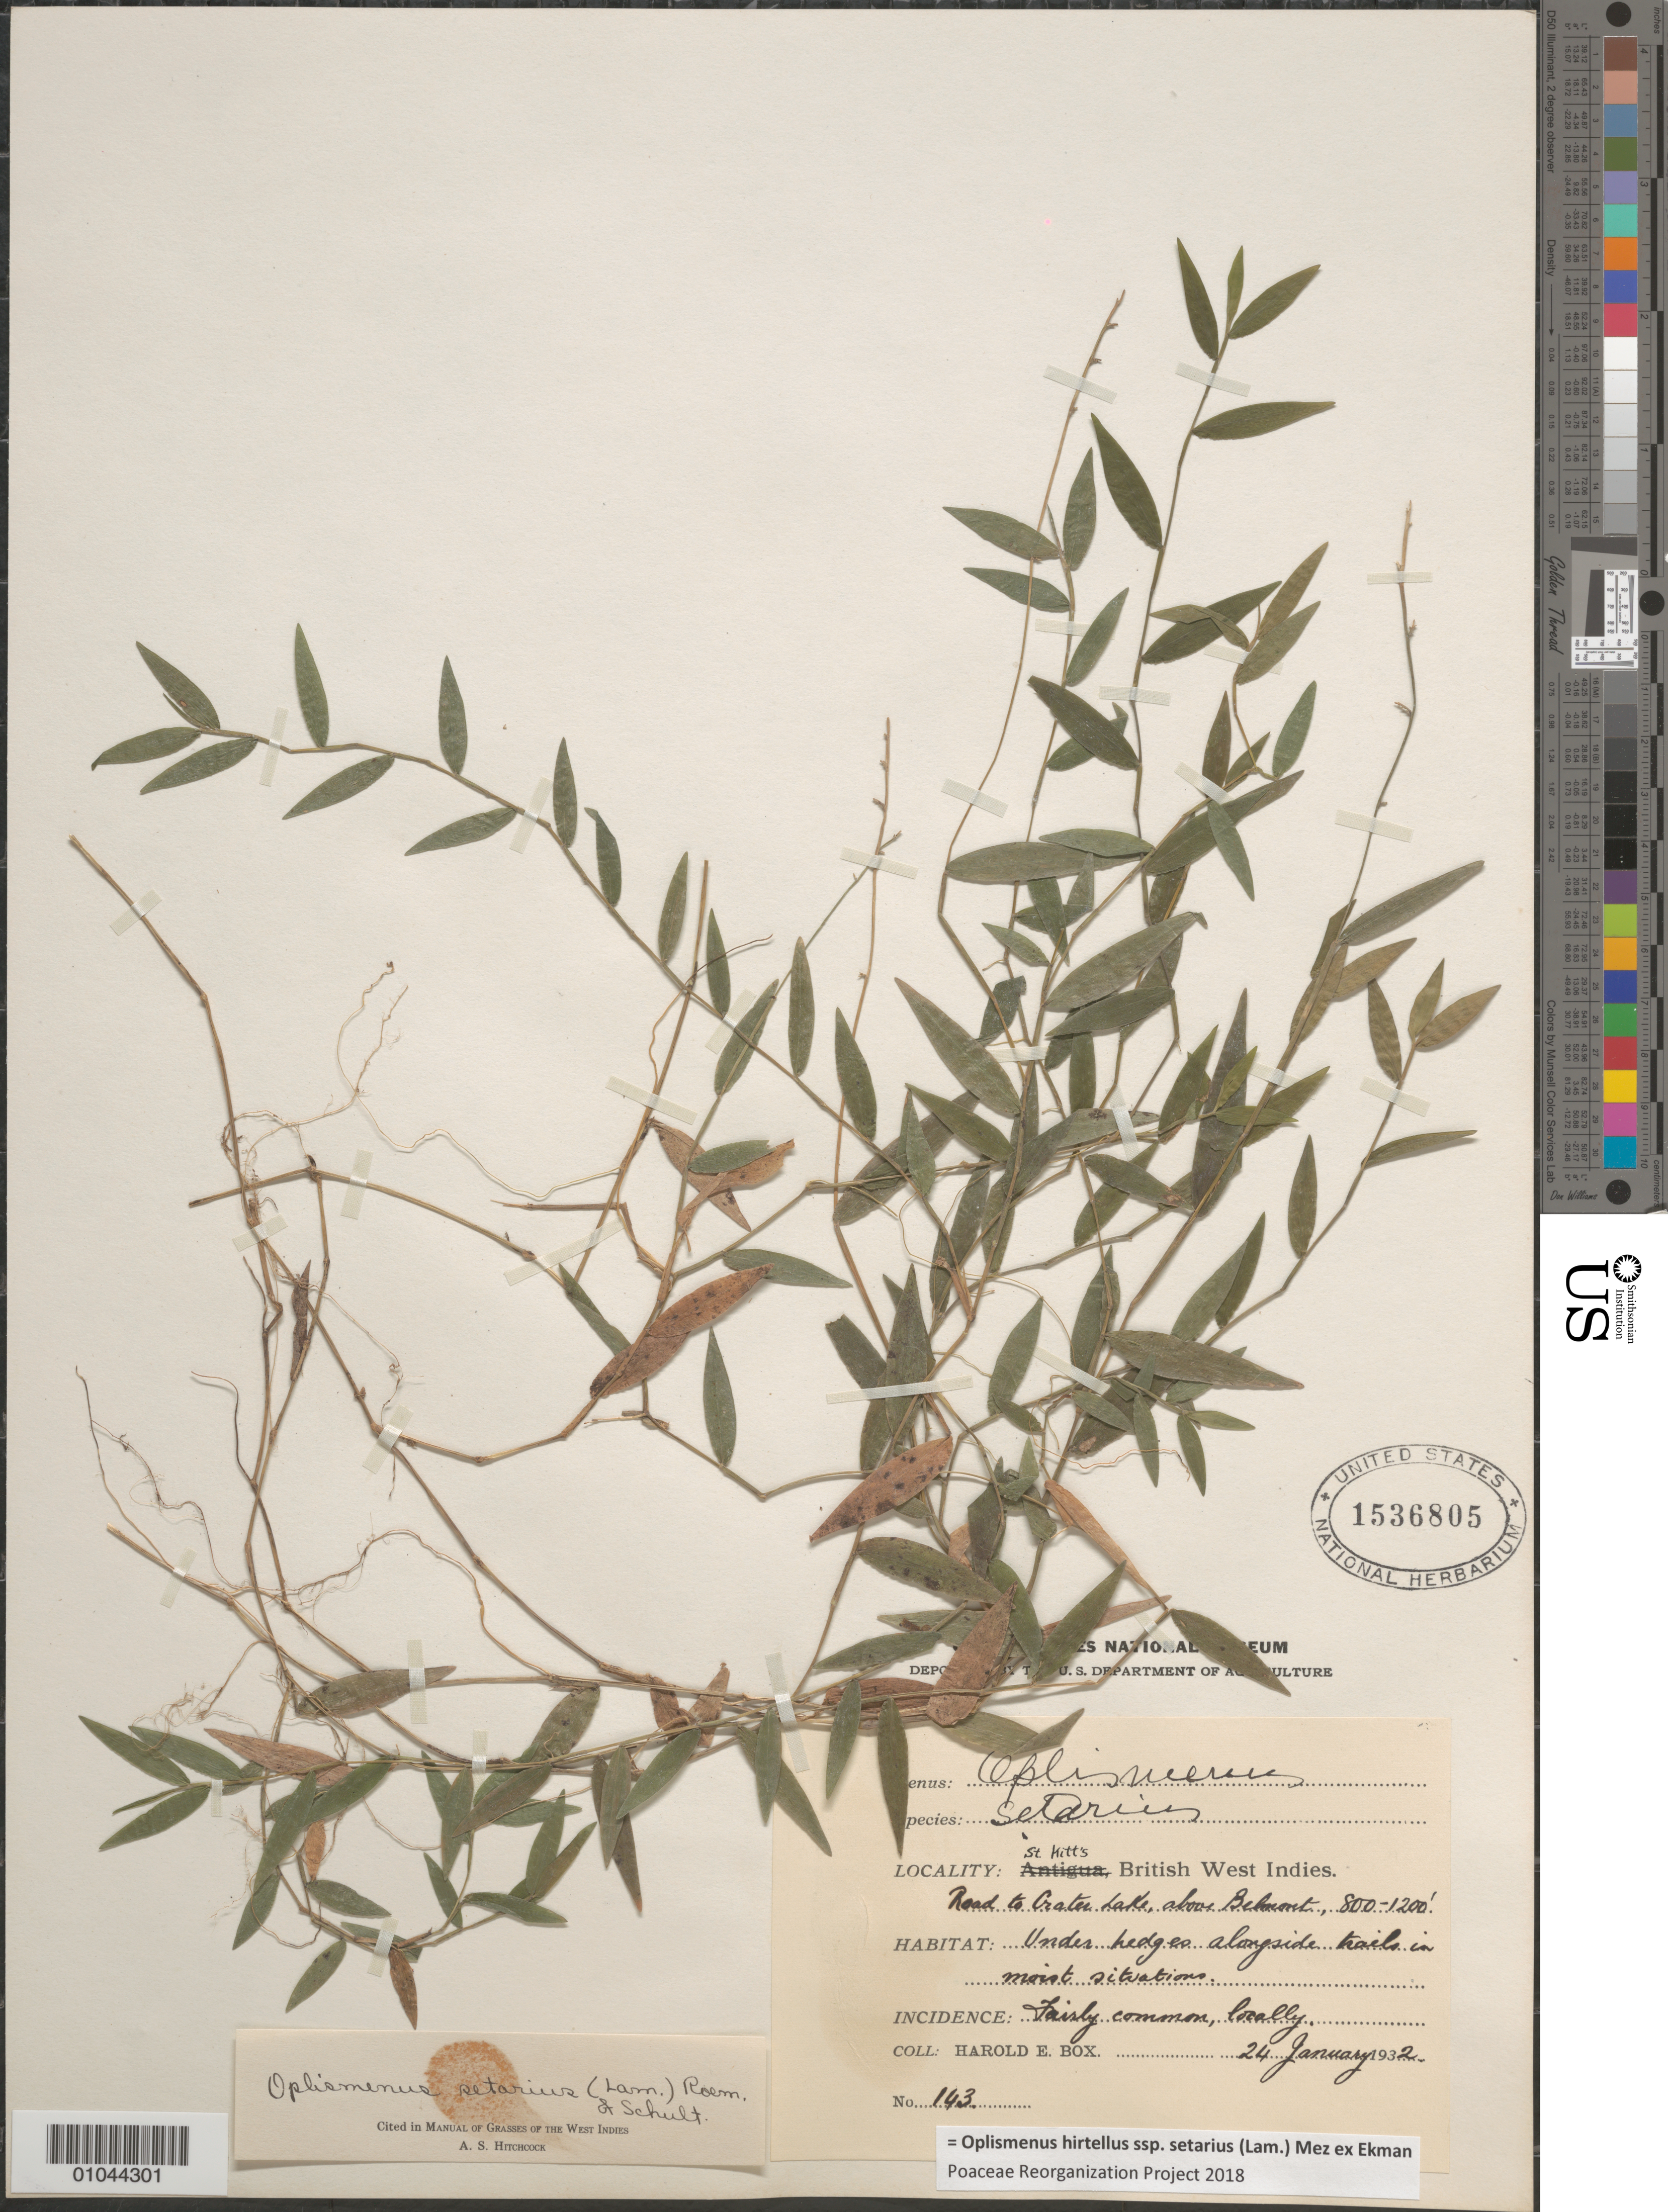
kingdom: Plantae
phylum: Tracheophyta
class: Liliopsida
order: Poales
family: Poaceae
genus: Oplismenus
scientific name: Oplismenus hirtellus subsp. setarius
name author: (Lam.) Mez ex Ekman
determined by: Poaceae Reorganization Project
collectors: H. E. Box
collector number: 143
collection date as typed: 24 Jan 1932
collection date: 1932-01-24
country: St. Christopher-Nevis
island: St. Christopher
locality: Road to Crater Lake above Behmont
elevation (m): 244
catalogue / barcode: US 1536805